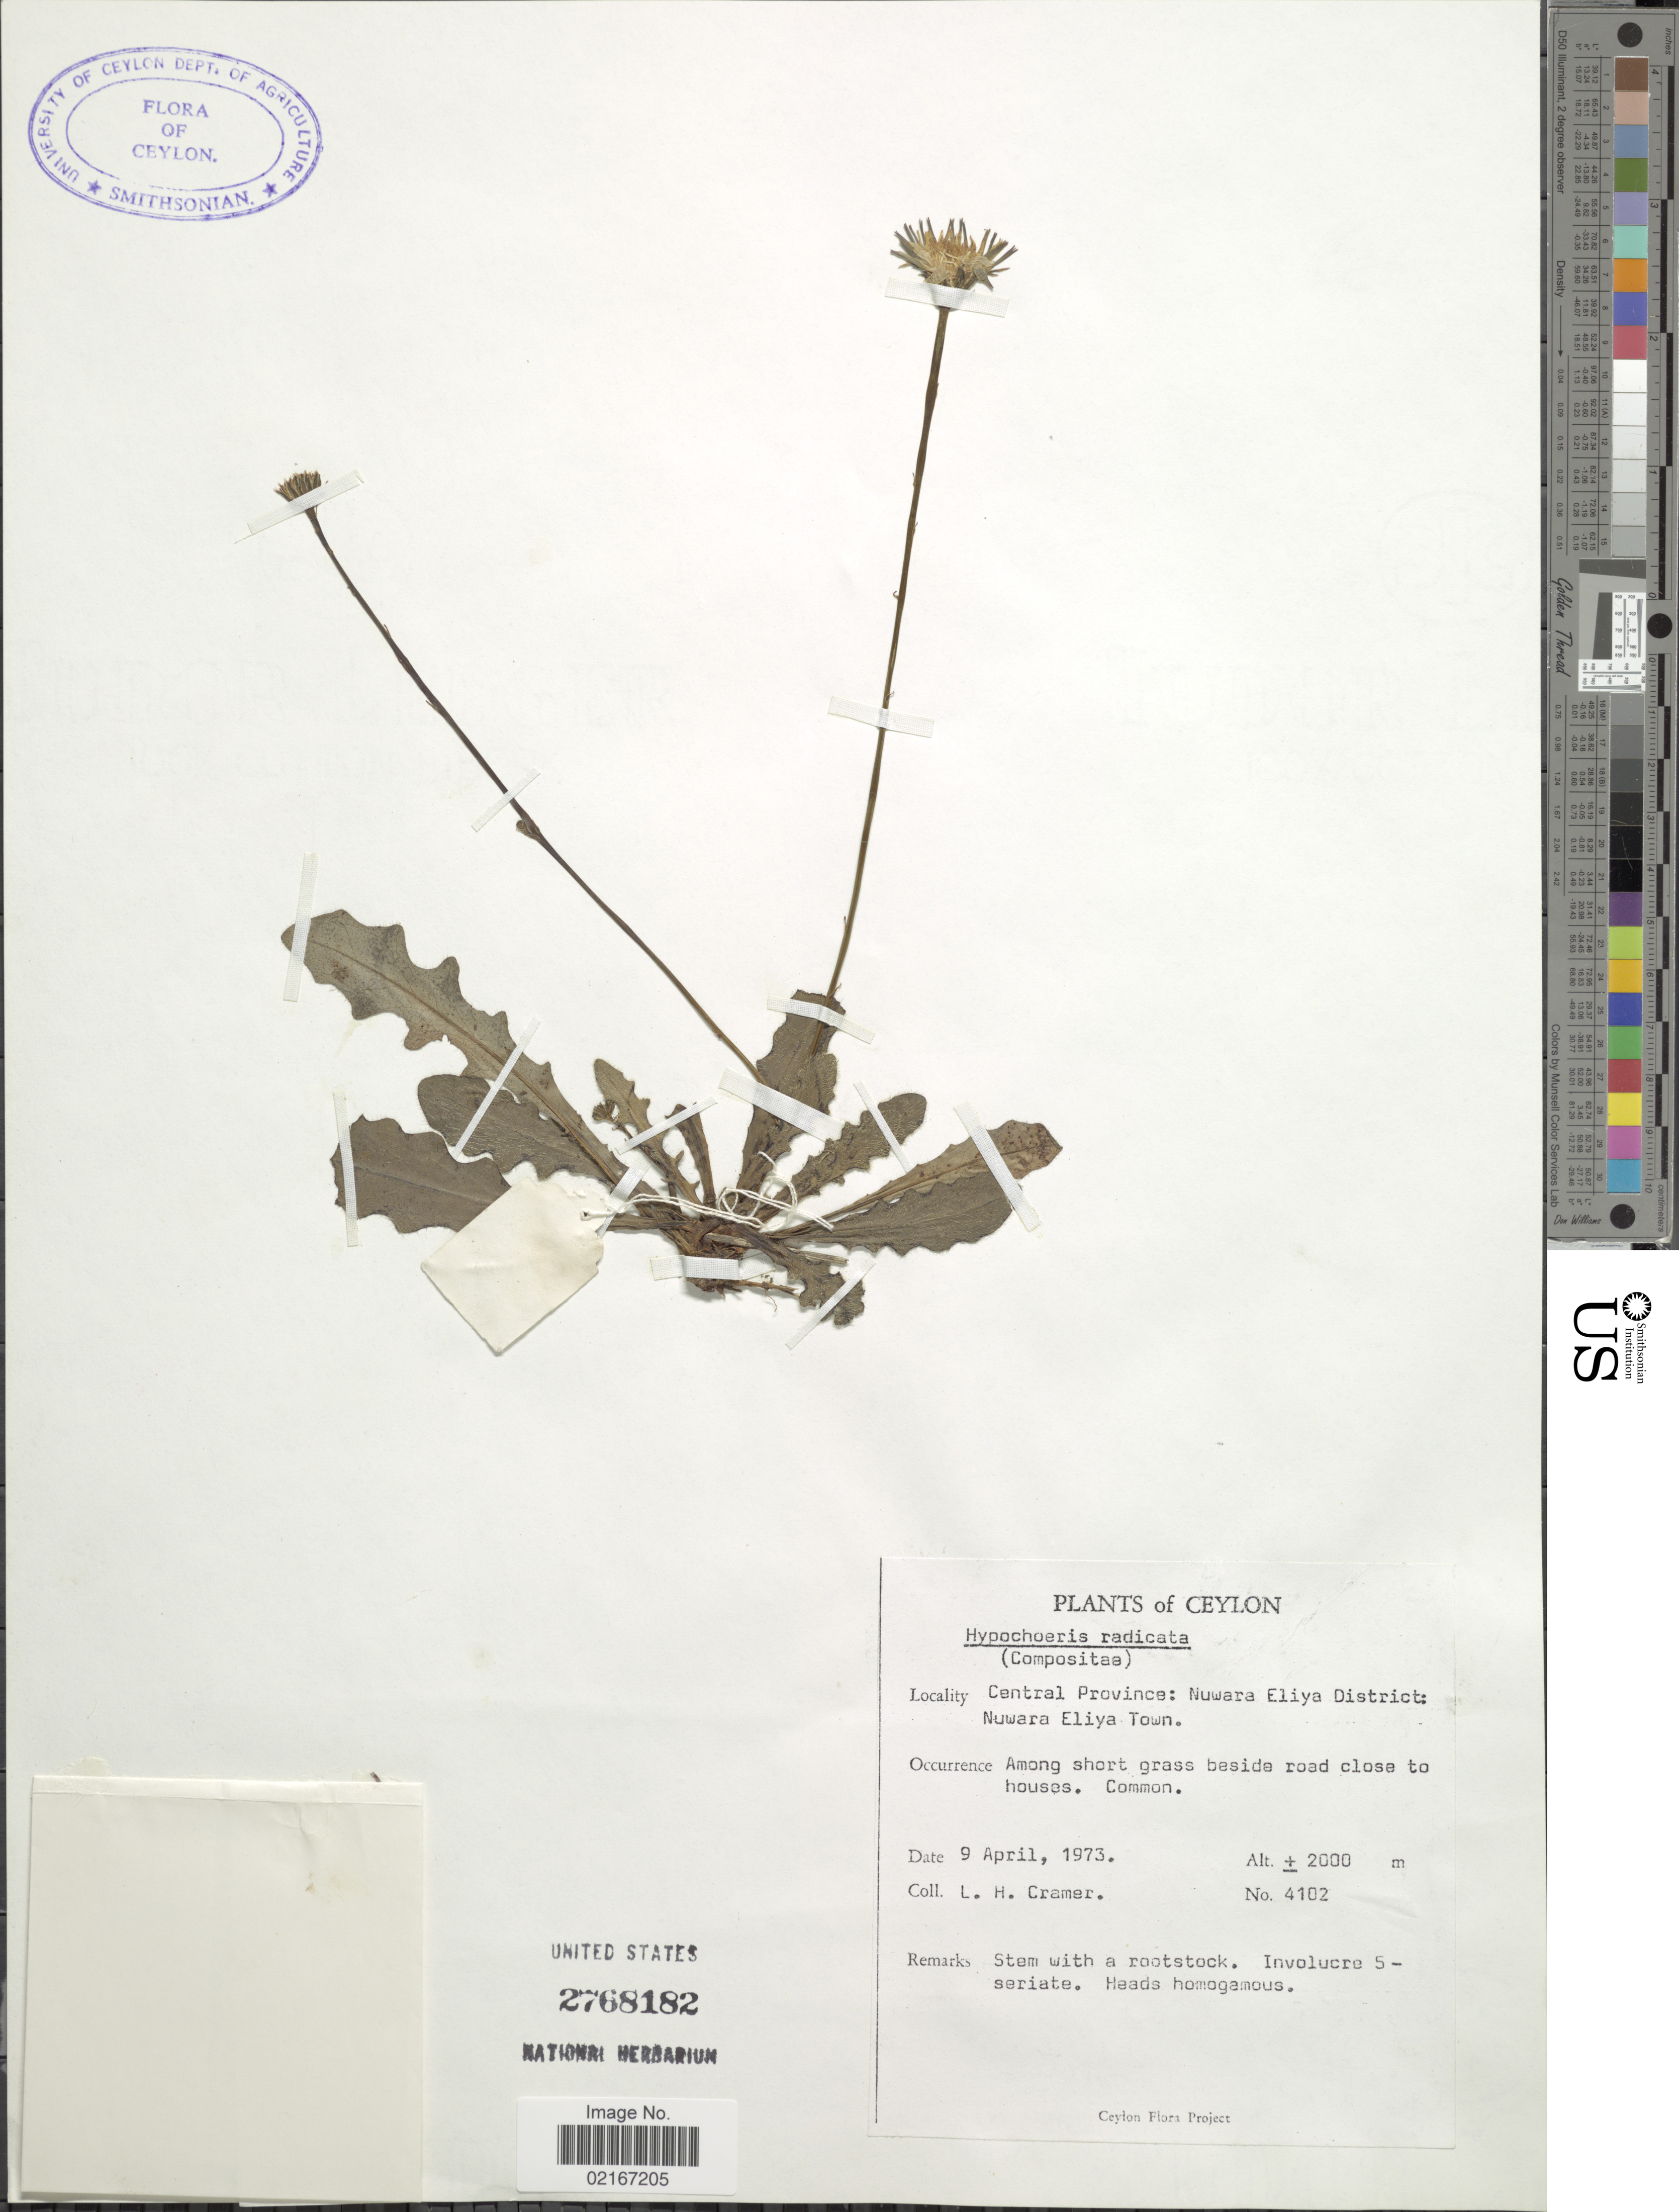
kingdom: Plantae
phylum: Tracheophyta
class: Magnoliopsida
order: Asterales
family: Asteraceae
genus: Hypochaeris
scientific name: Hypochaeris radicata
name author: L.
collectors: L. H. Cramer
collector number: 4102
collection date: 1973-04-09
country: Sri Lanka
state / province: Central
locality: Ceylon, Nuwara Eliya District, Nuwara Eliya Town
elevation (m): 2000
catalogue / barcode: US 2768182